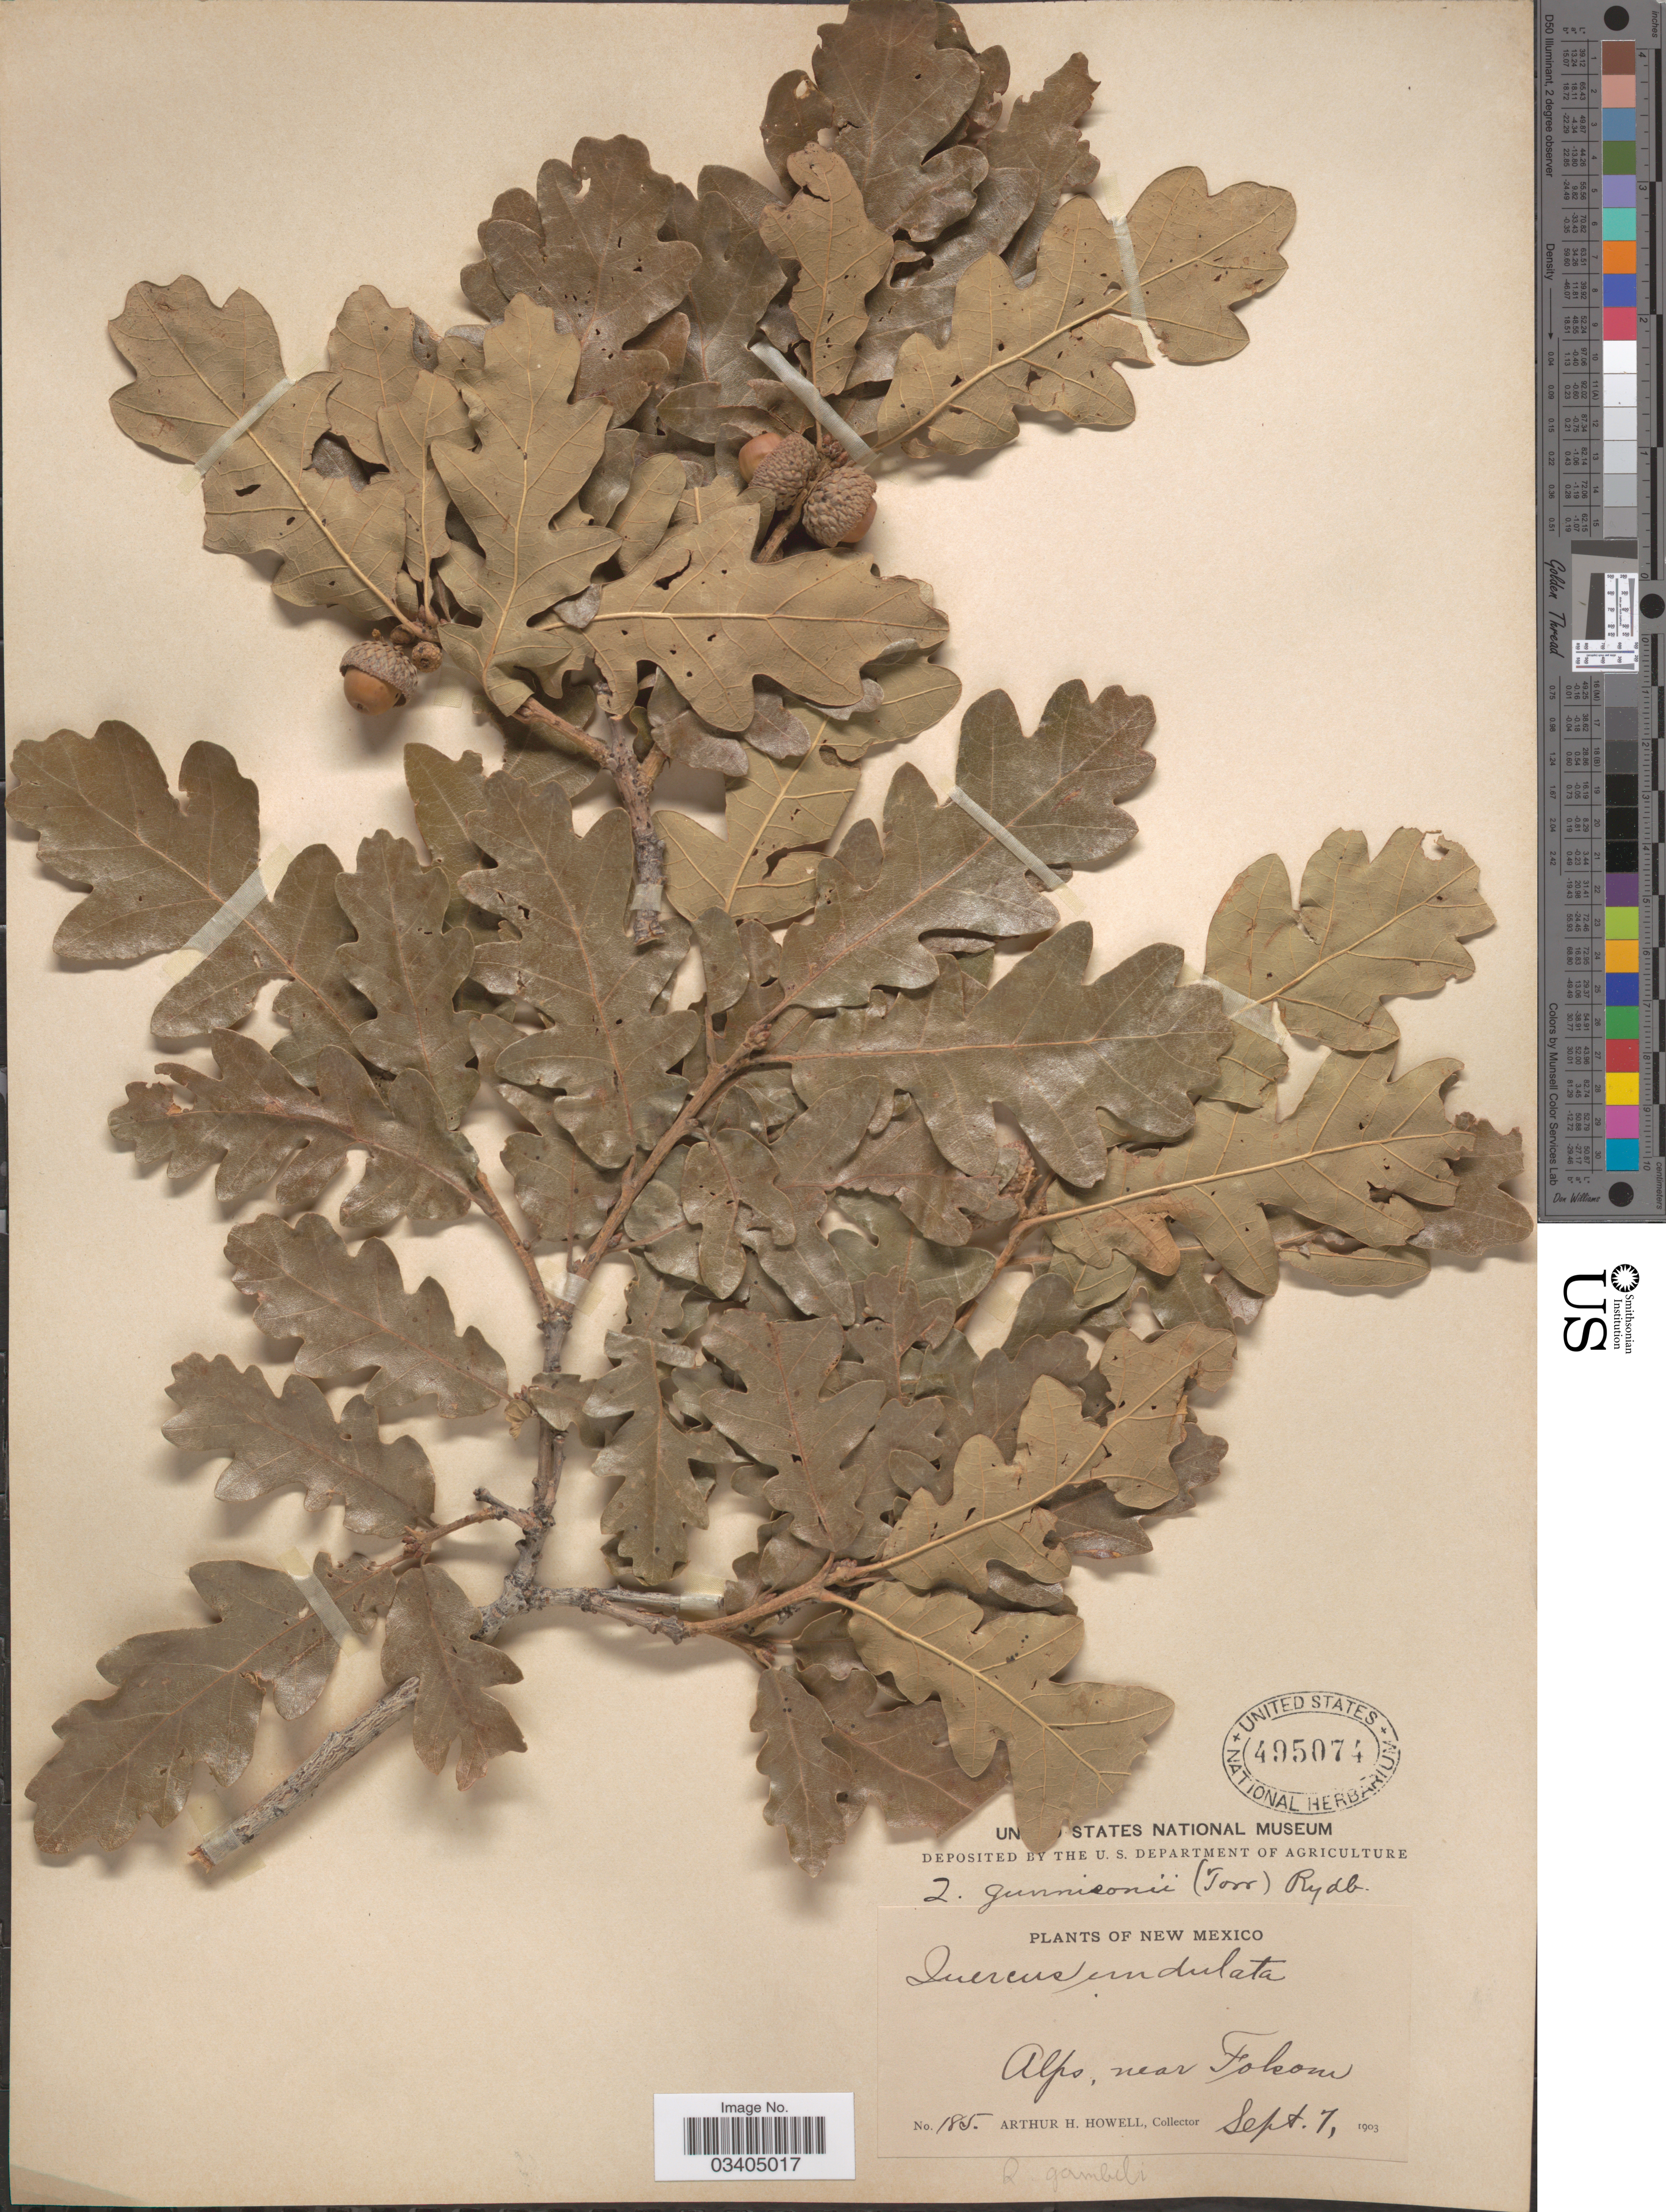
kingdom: Plantae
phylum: Tracheophyta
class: Magnoliopsida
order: Fagales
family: Fagaceae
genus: Quercus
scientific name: Quercus gambelii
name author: Nutt.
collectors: A. H. Howell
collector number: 185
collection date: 1903-09-17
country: United States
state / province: New Mexico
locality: Alps, near Folsom.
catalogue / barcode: US 495074